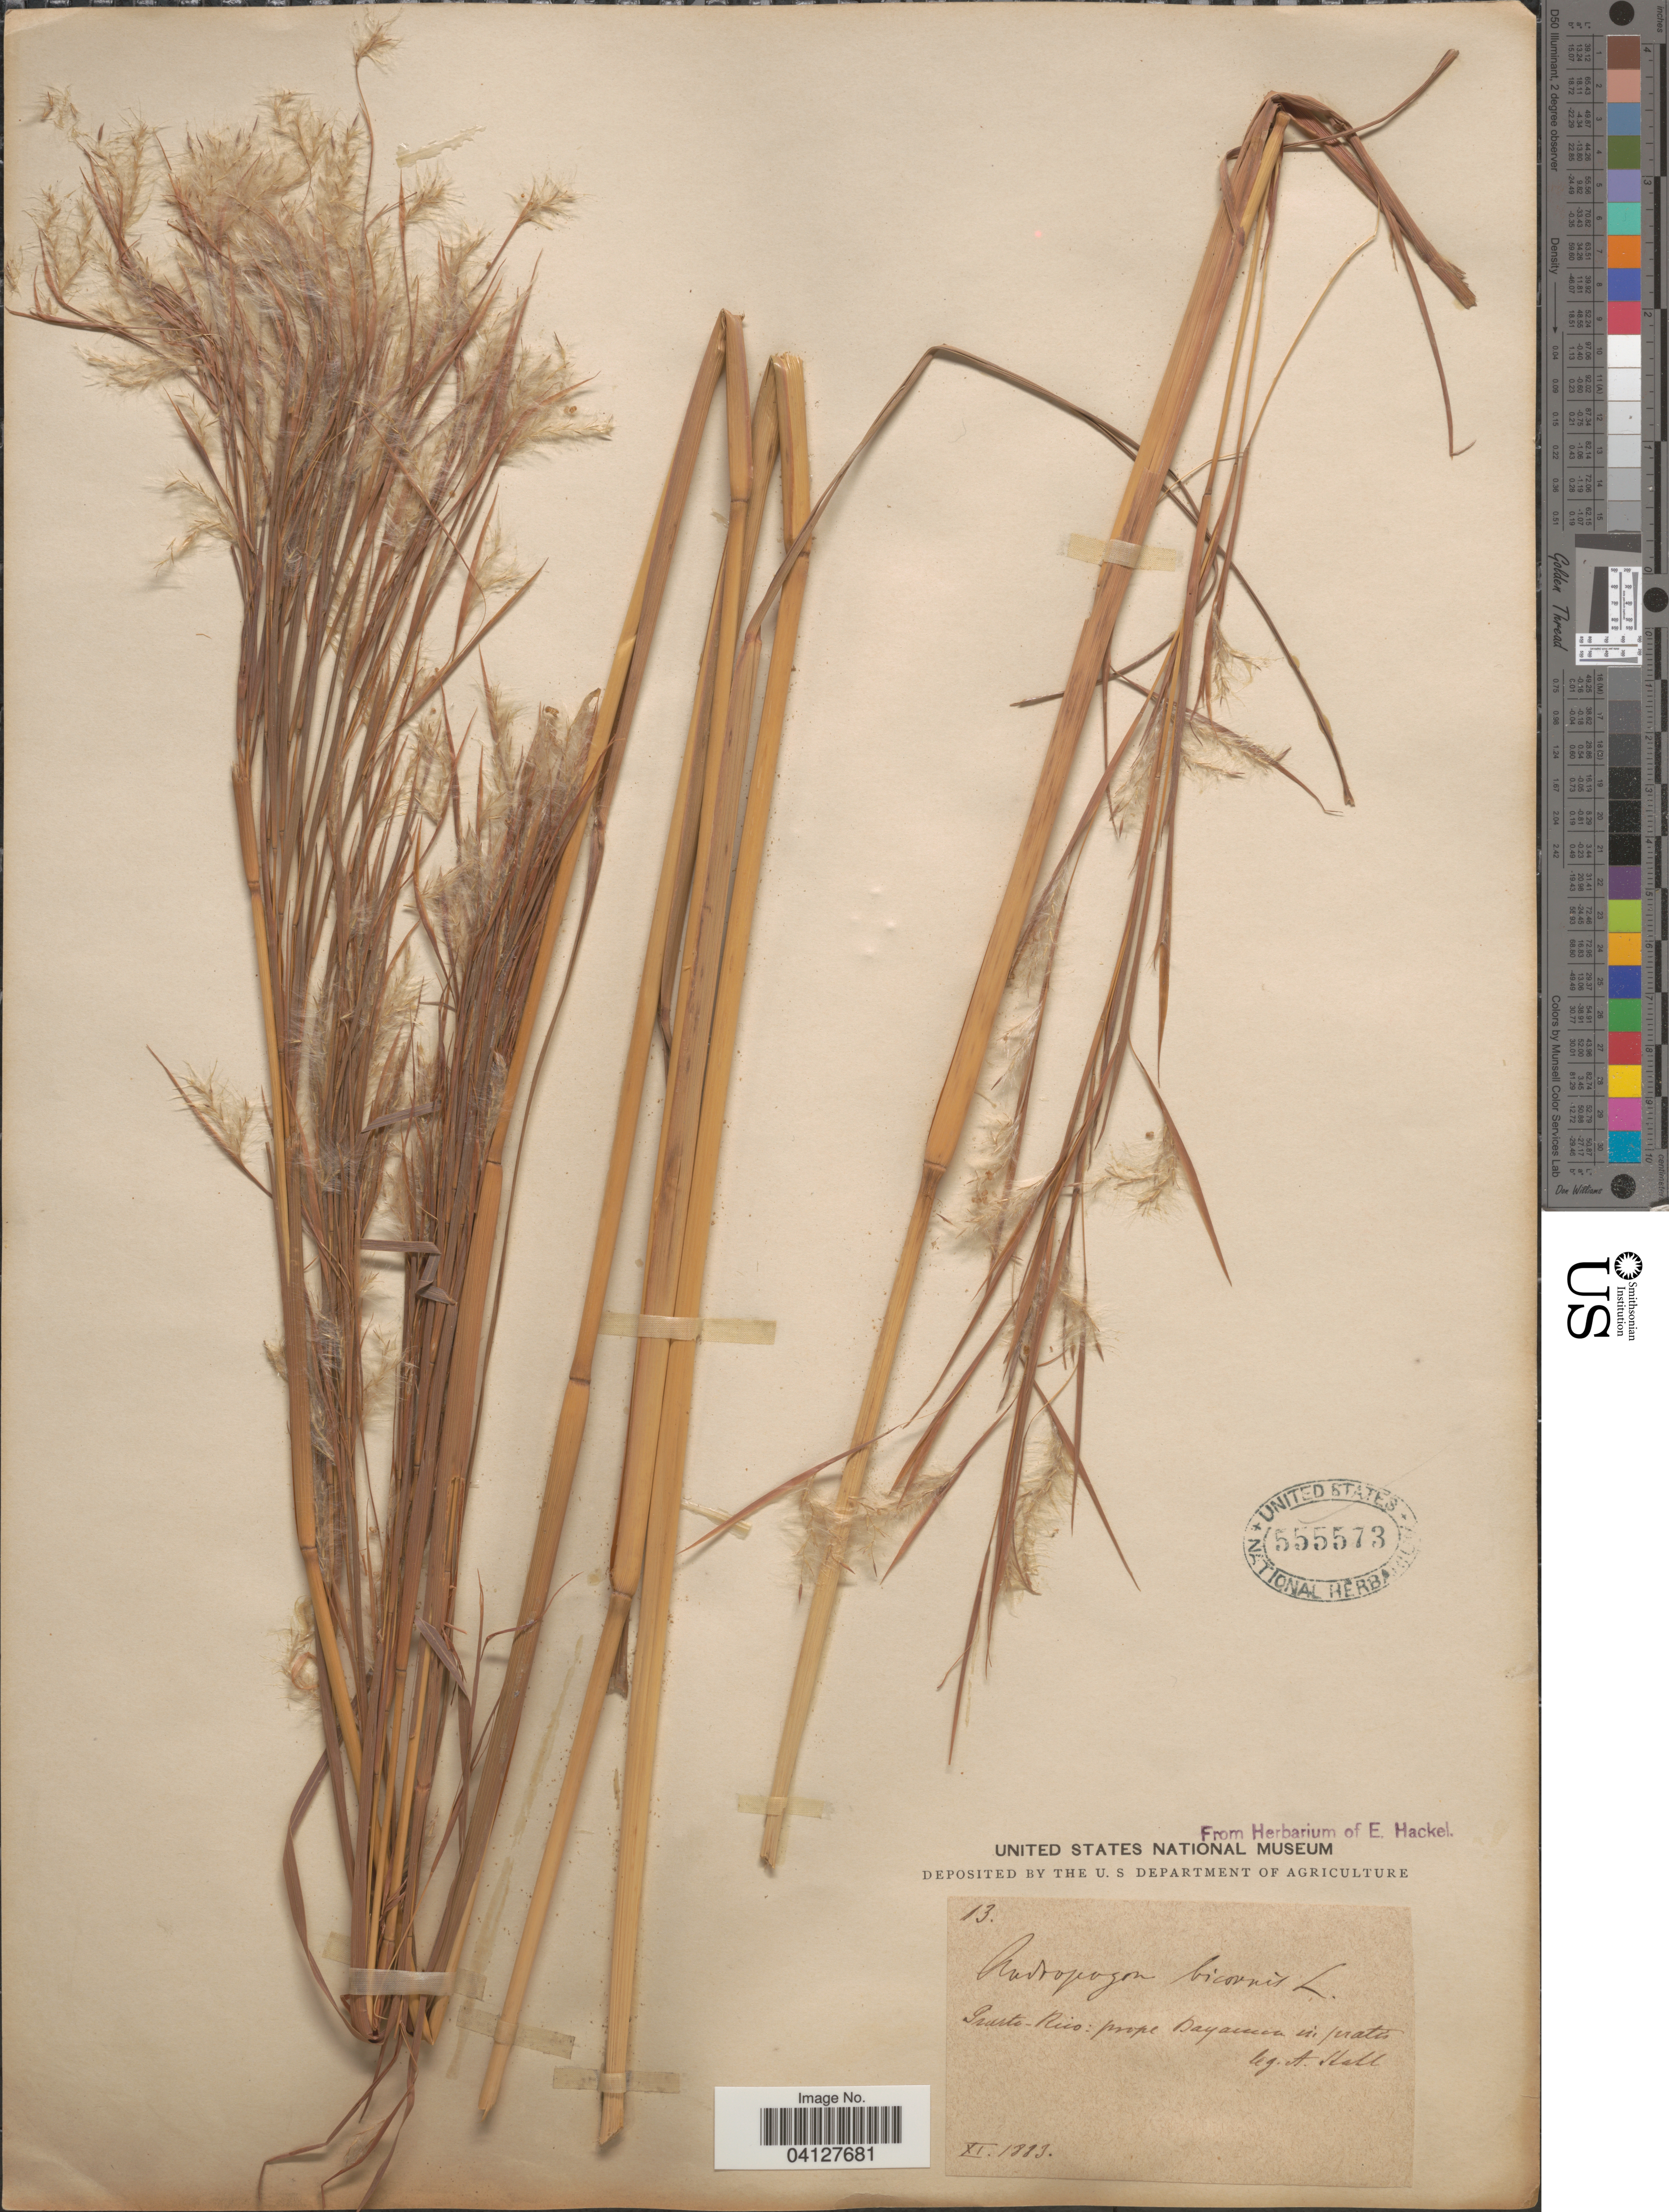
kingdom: Plantae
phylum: Tracheophyta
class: Liliopsida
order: Poales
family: Poaceae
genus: Andropogon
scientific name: Andropogon bicornis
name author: L.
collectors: A. Hall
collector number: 13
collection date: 1883-11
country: Puerto Rico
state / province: Bayamón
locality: Prope Bayamon in pratis.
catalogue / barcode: US 555573